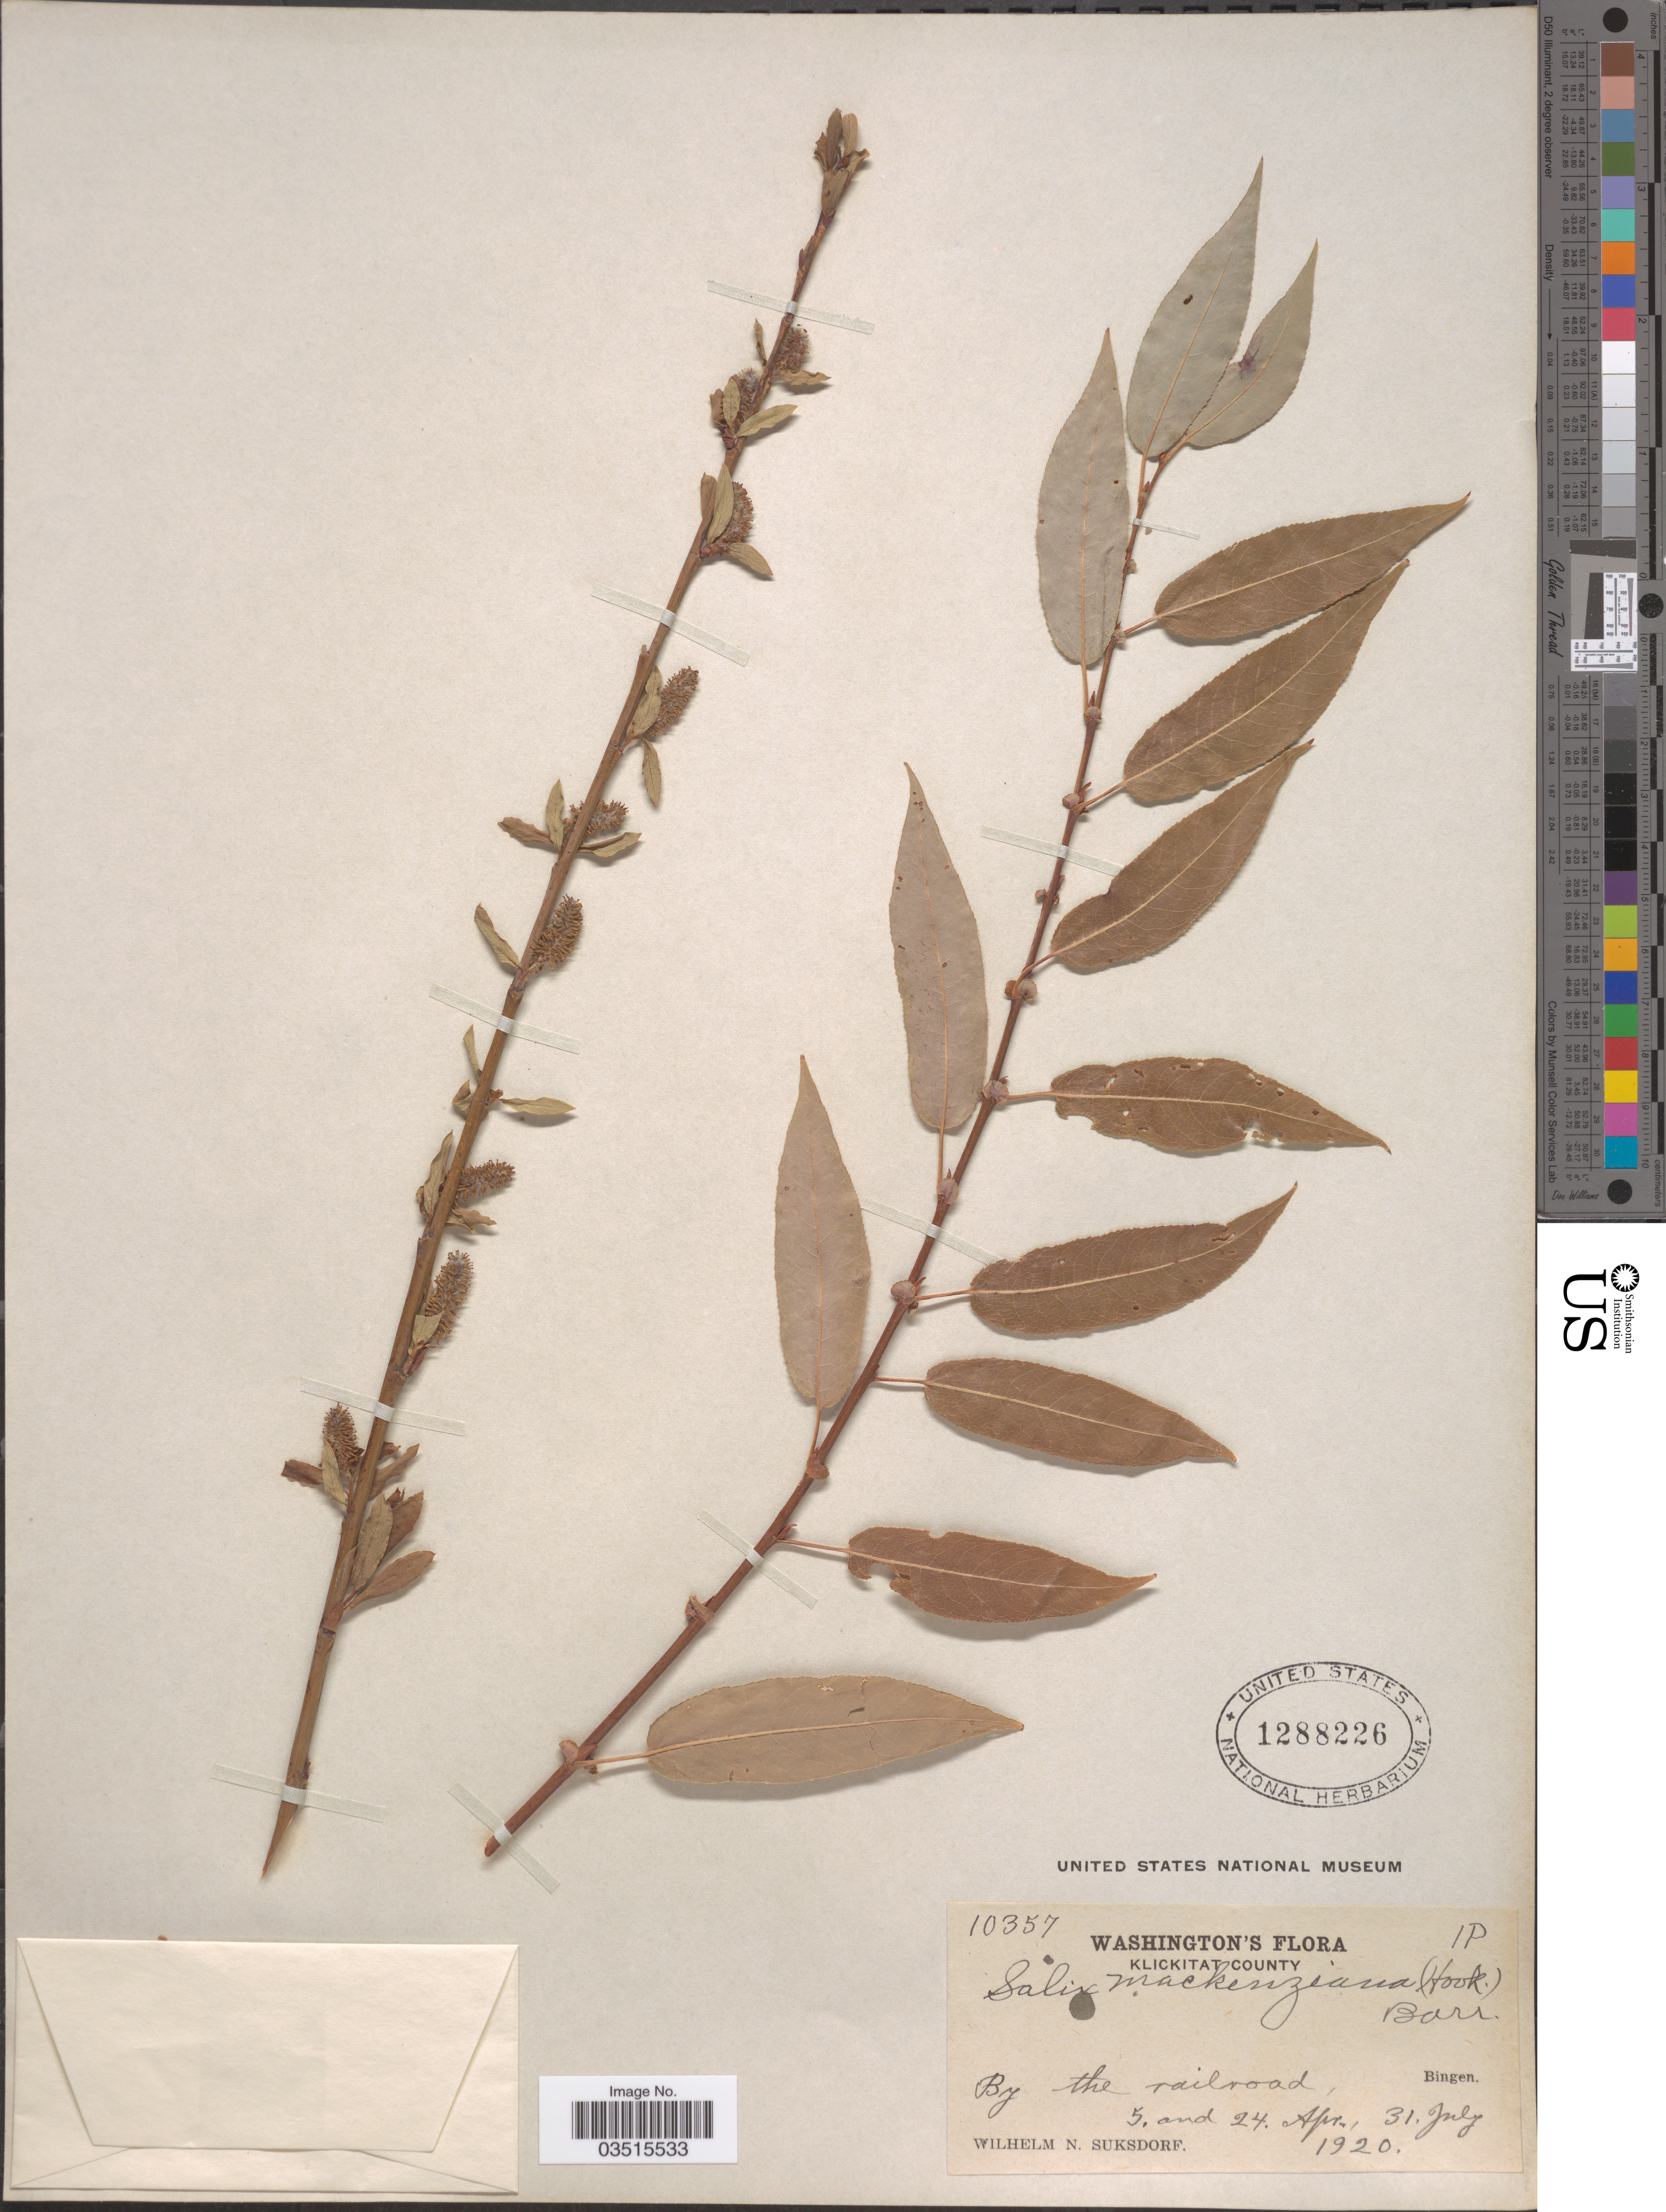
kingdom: Plantae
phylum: Tracheophyta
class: Magnoliopsida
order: Malpighiales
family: Salicaceae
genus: Salix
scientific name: Salix mackenziana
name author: (Hook.) Barratt ex Hook.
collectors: W. N. Suksdorf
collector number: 10357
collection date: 1920-04-05/1920-07-31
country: United States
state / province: Washington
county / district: Klickitat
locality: Klickitat County. By the railroad, Bingen.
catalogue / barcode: US 1288226